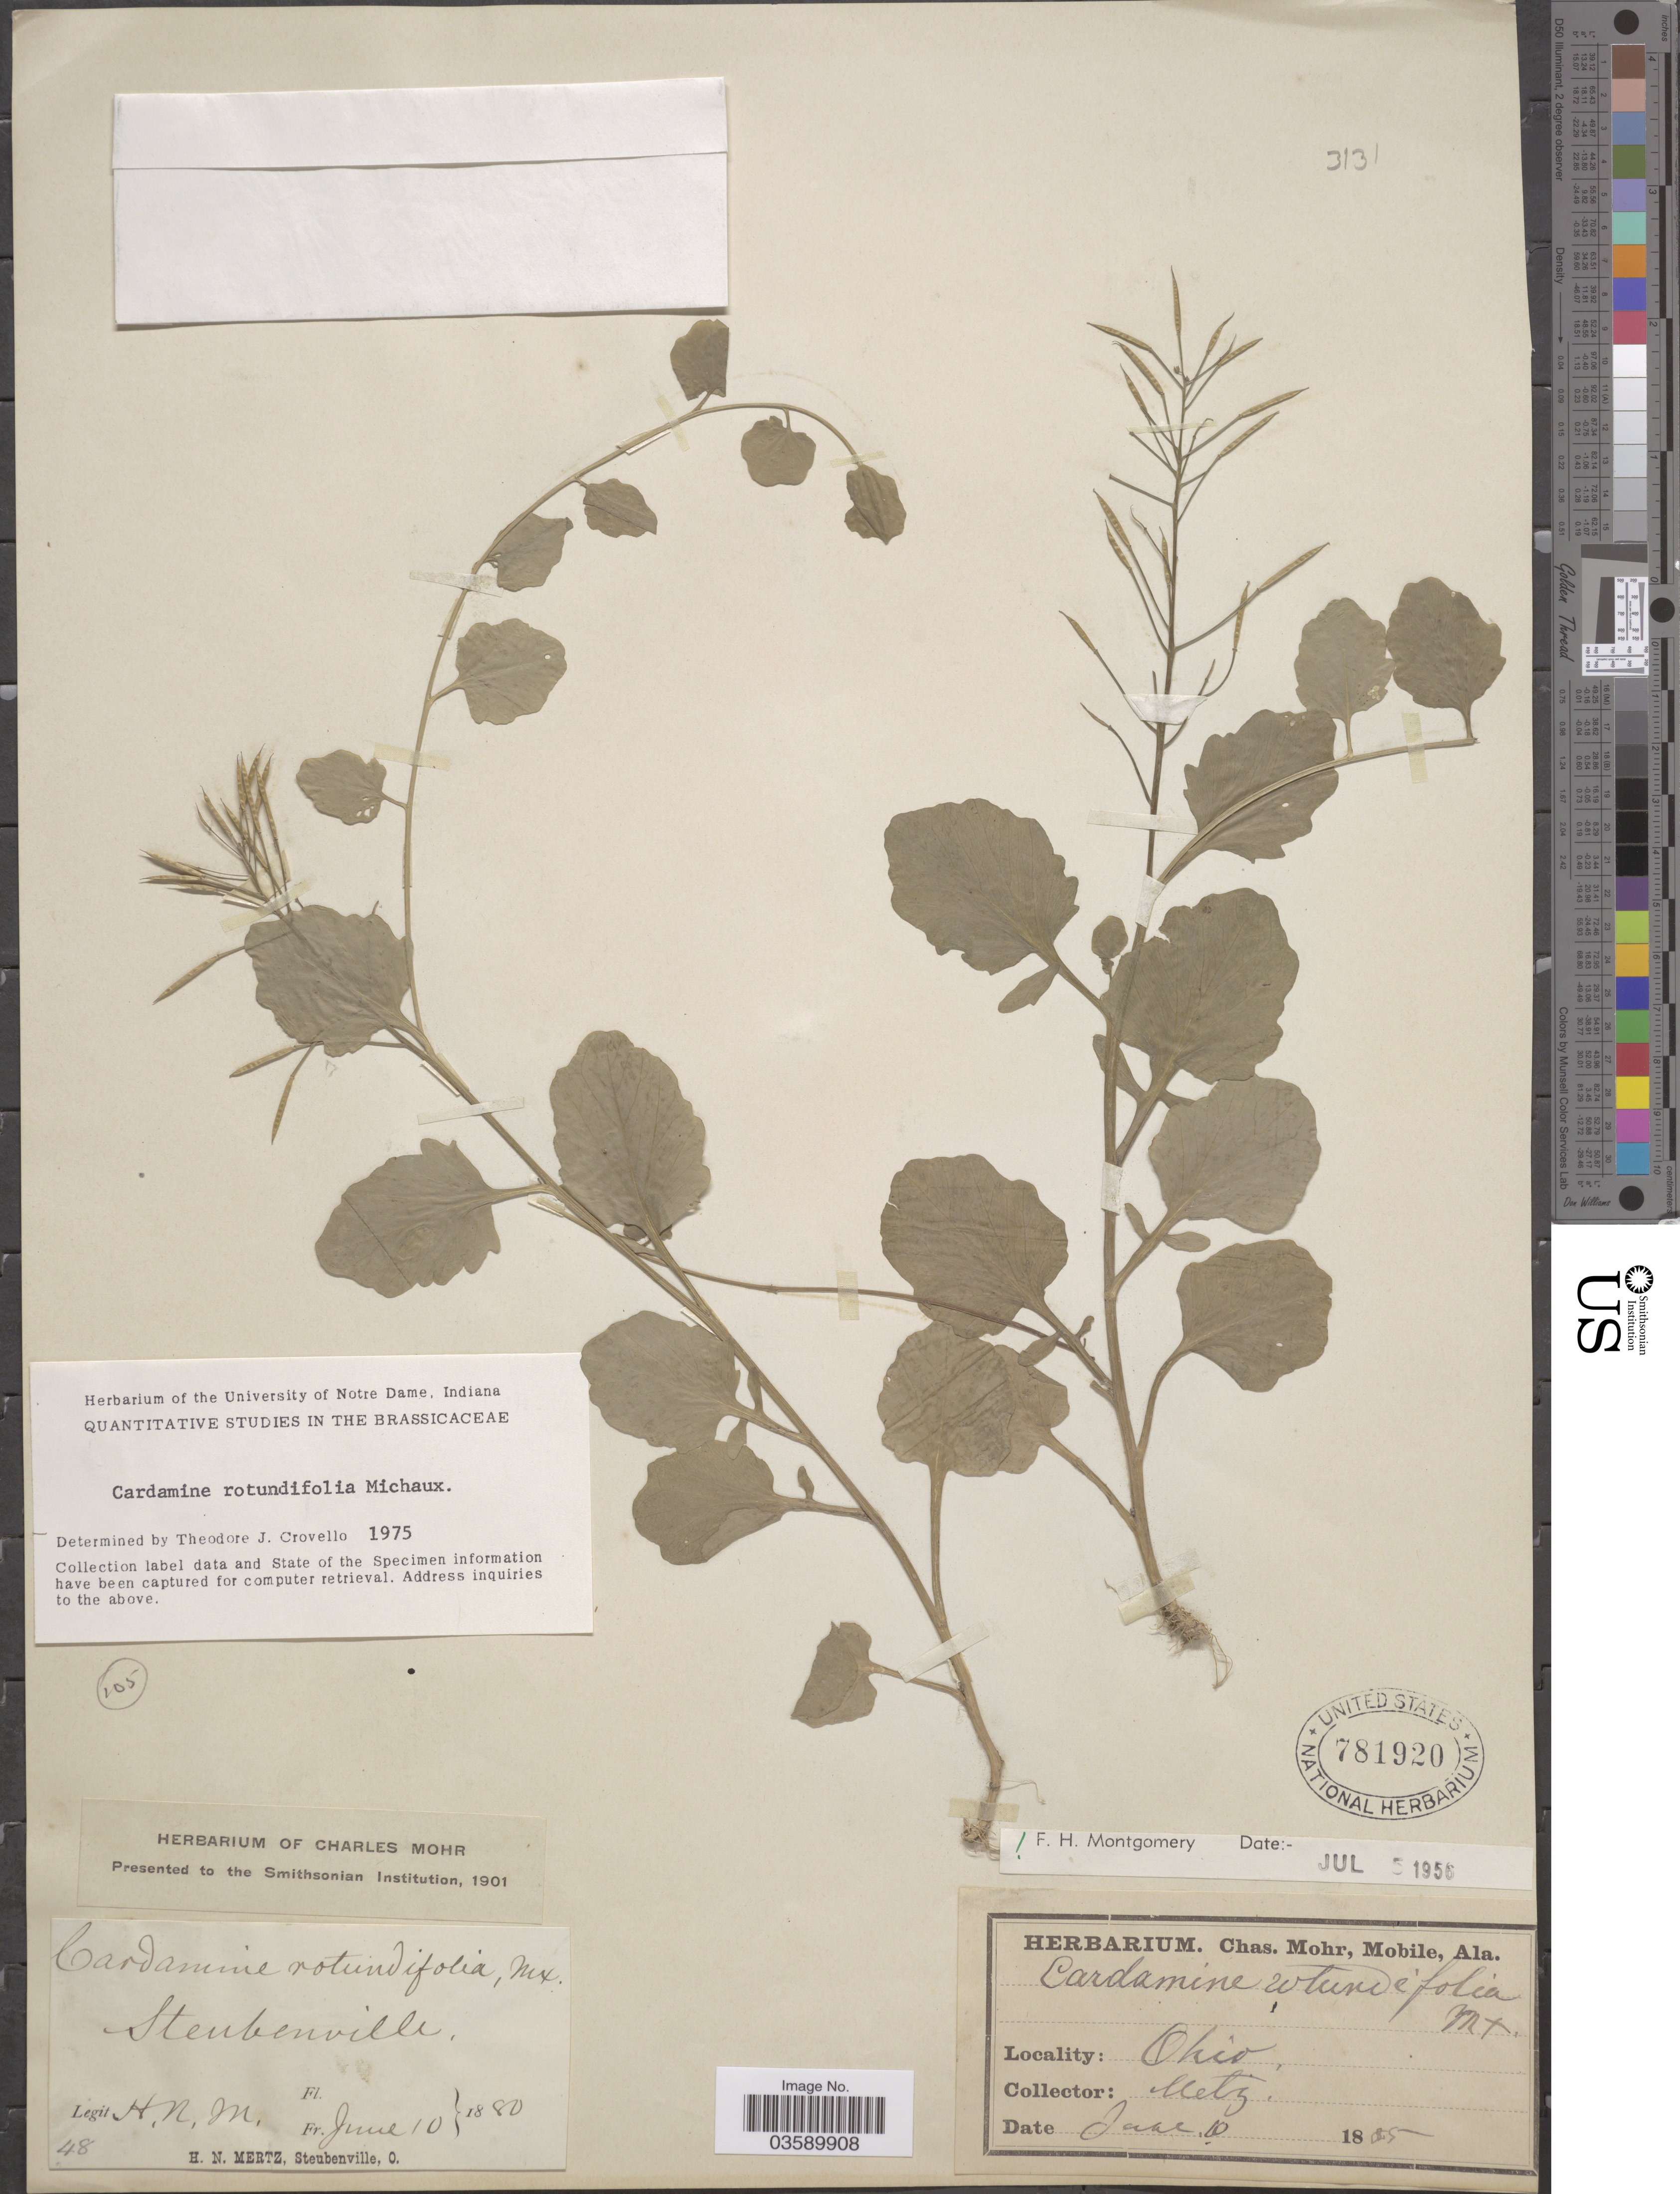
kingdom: Plantae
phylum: Tracheophyta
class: Magnoliopsida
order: Brassicales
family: Brassicaceae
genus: Cardamine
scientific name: Cardamine rotundifolia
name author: Michx.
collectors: H. Mertz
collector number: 48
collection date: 1885-06-10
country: United States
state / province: Ohio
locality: Steubenville.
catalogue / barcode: US 781920